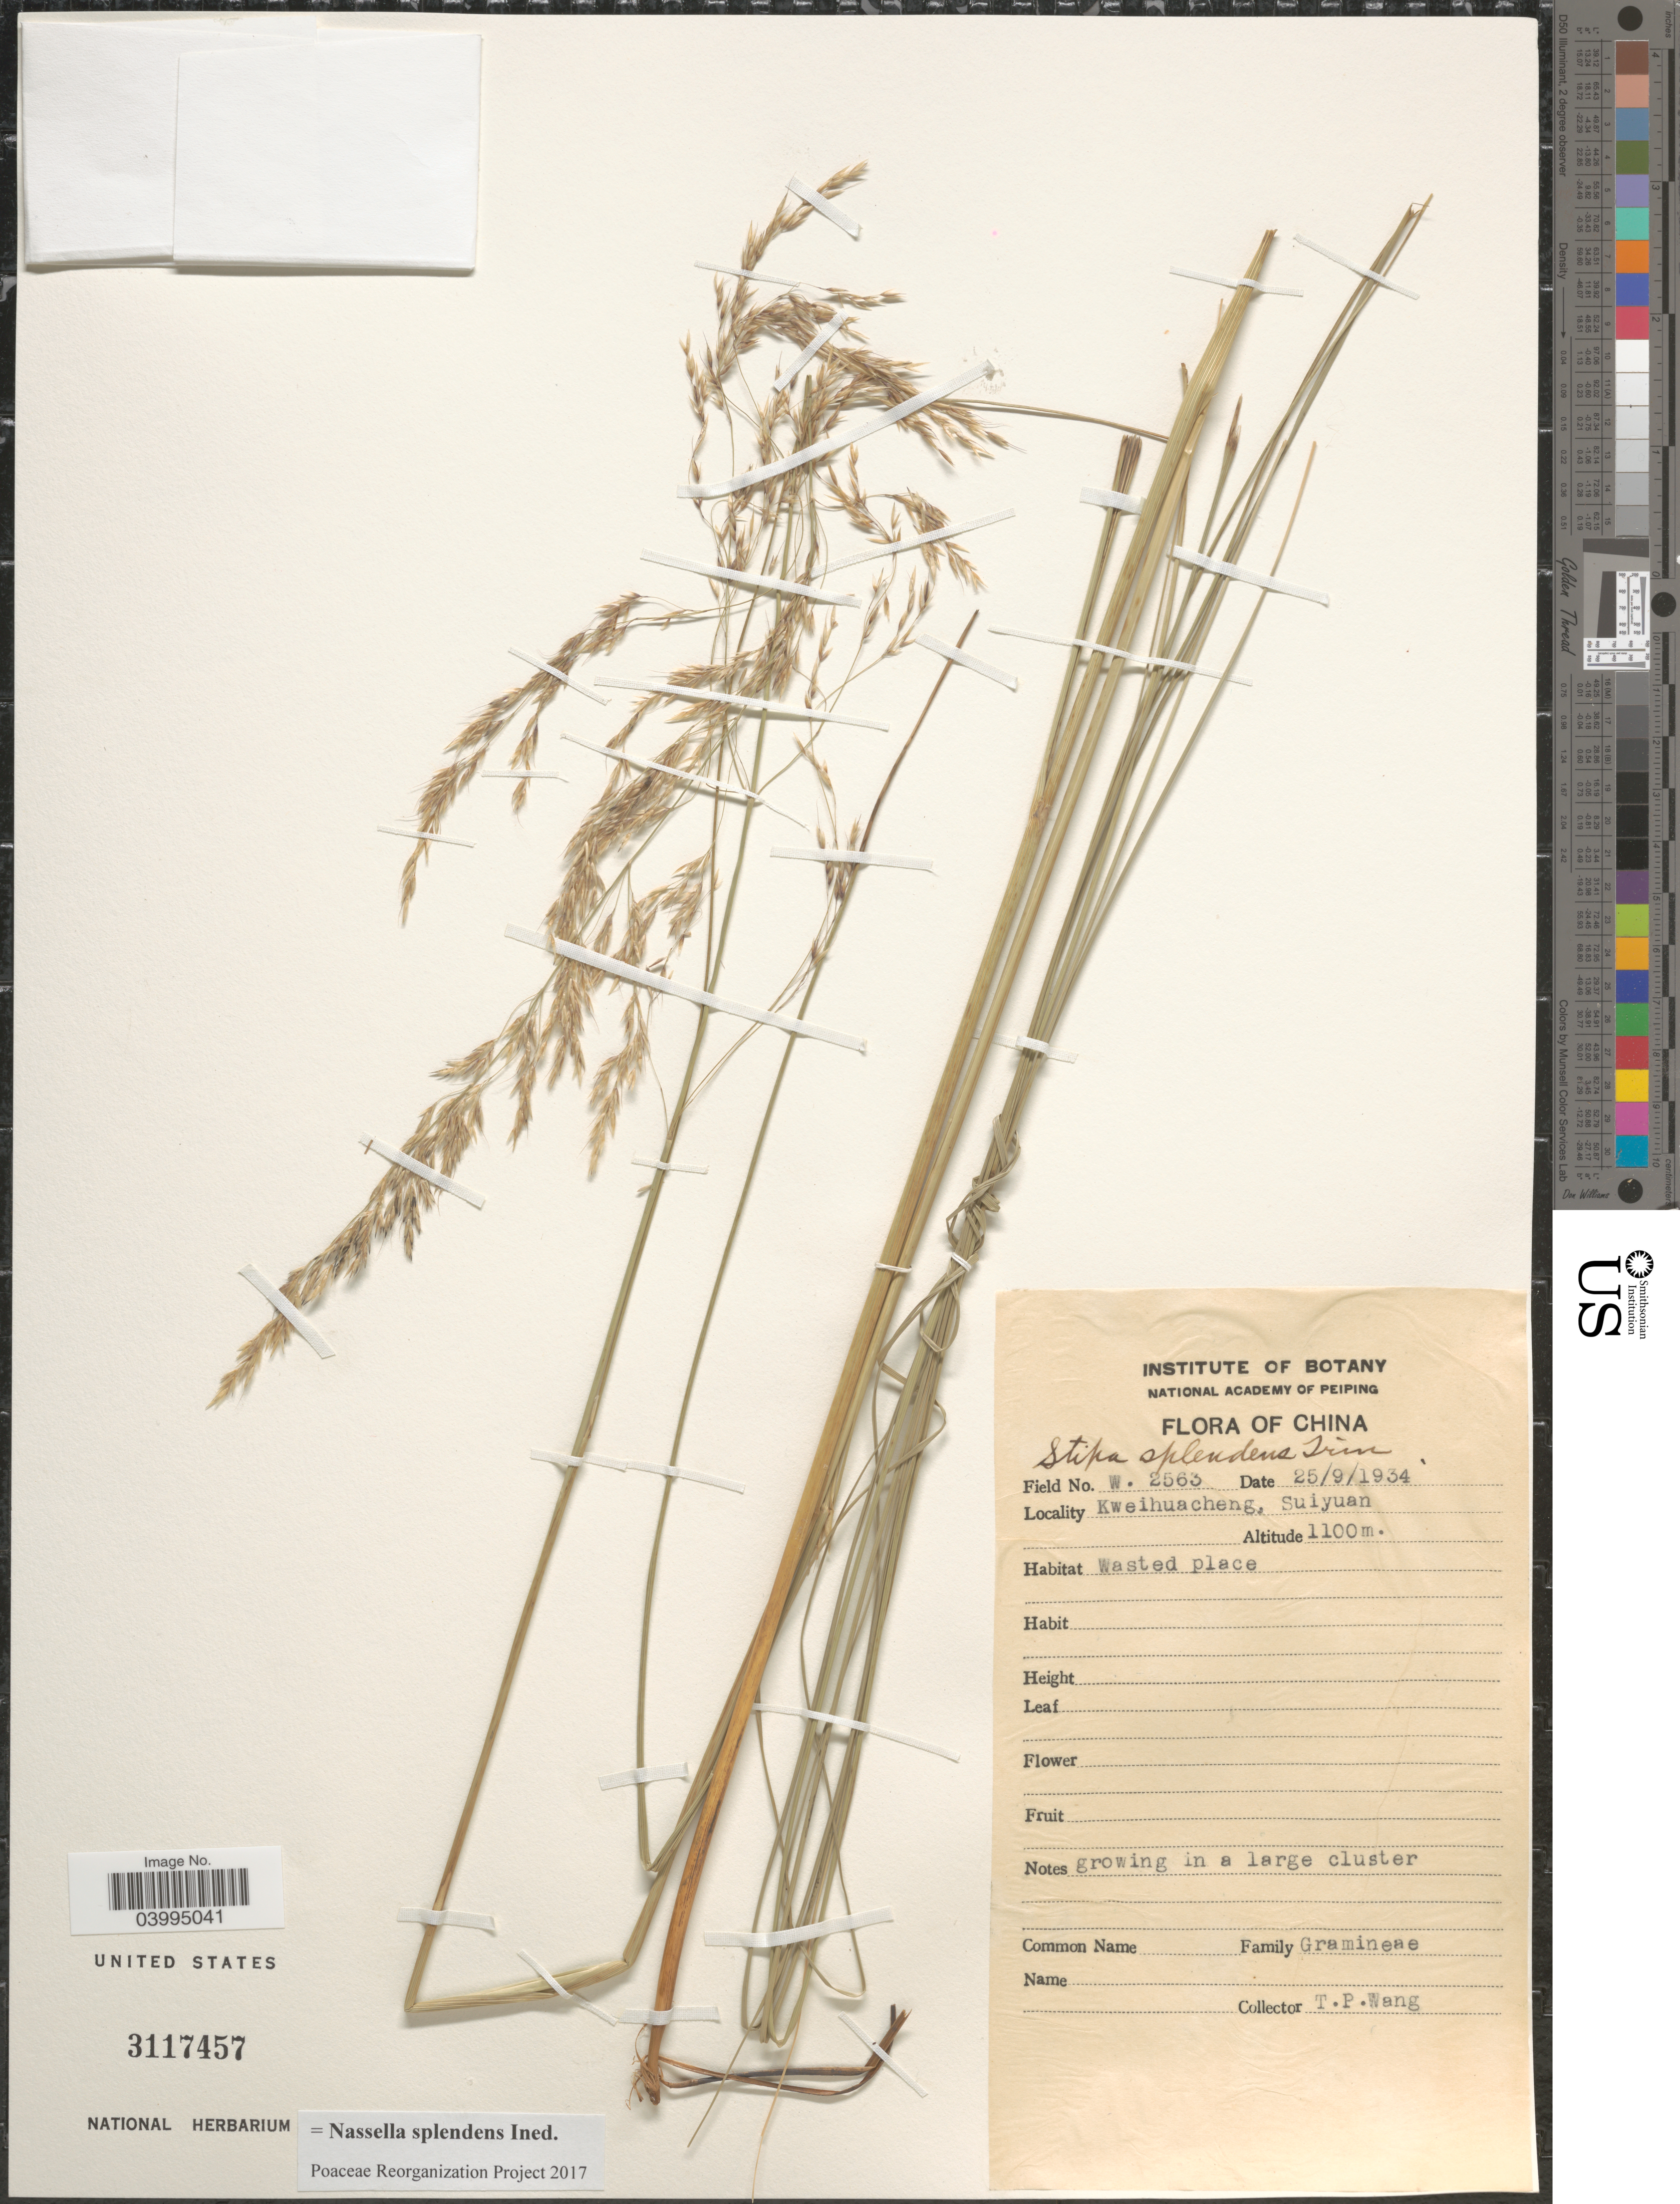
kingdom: Plantae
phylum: Tracheophyta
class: Liliopsida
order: Poales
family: Poaceae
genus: Neotrinia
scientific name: Neotrinia splendens (Trin.) M. Nobis, P.D. Gudkova & A. Nowak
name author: (Trin.)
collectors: T. Wang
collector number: W. 2563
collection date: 1934-09-25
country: China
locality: Kweihuacheng, Suiyuan.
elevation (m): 1100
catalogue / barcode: US 3117457